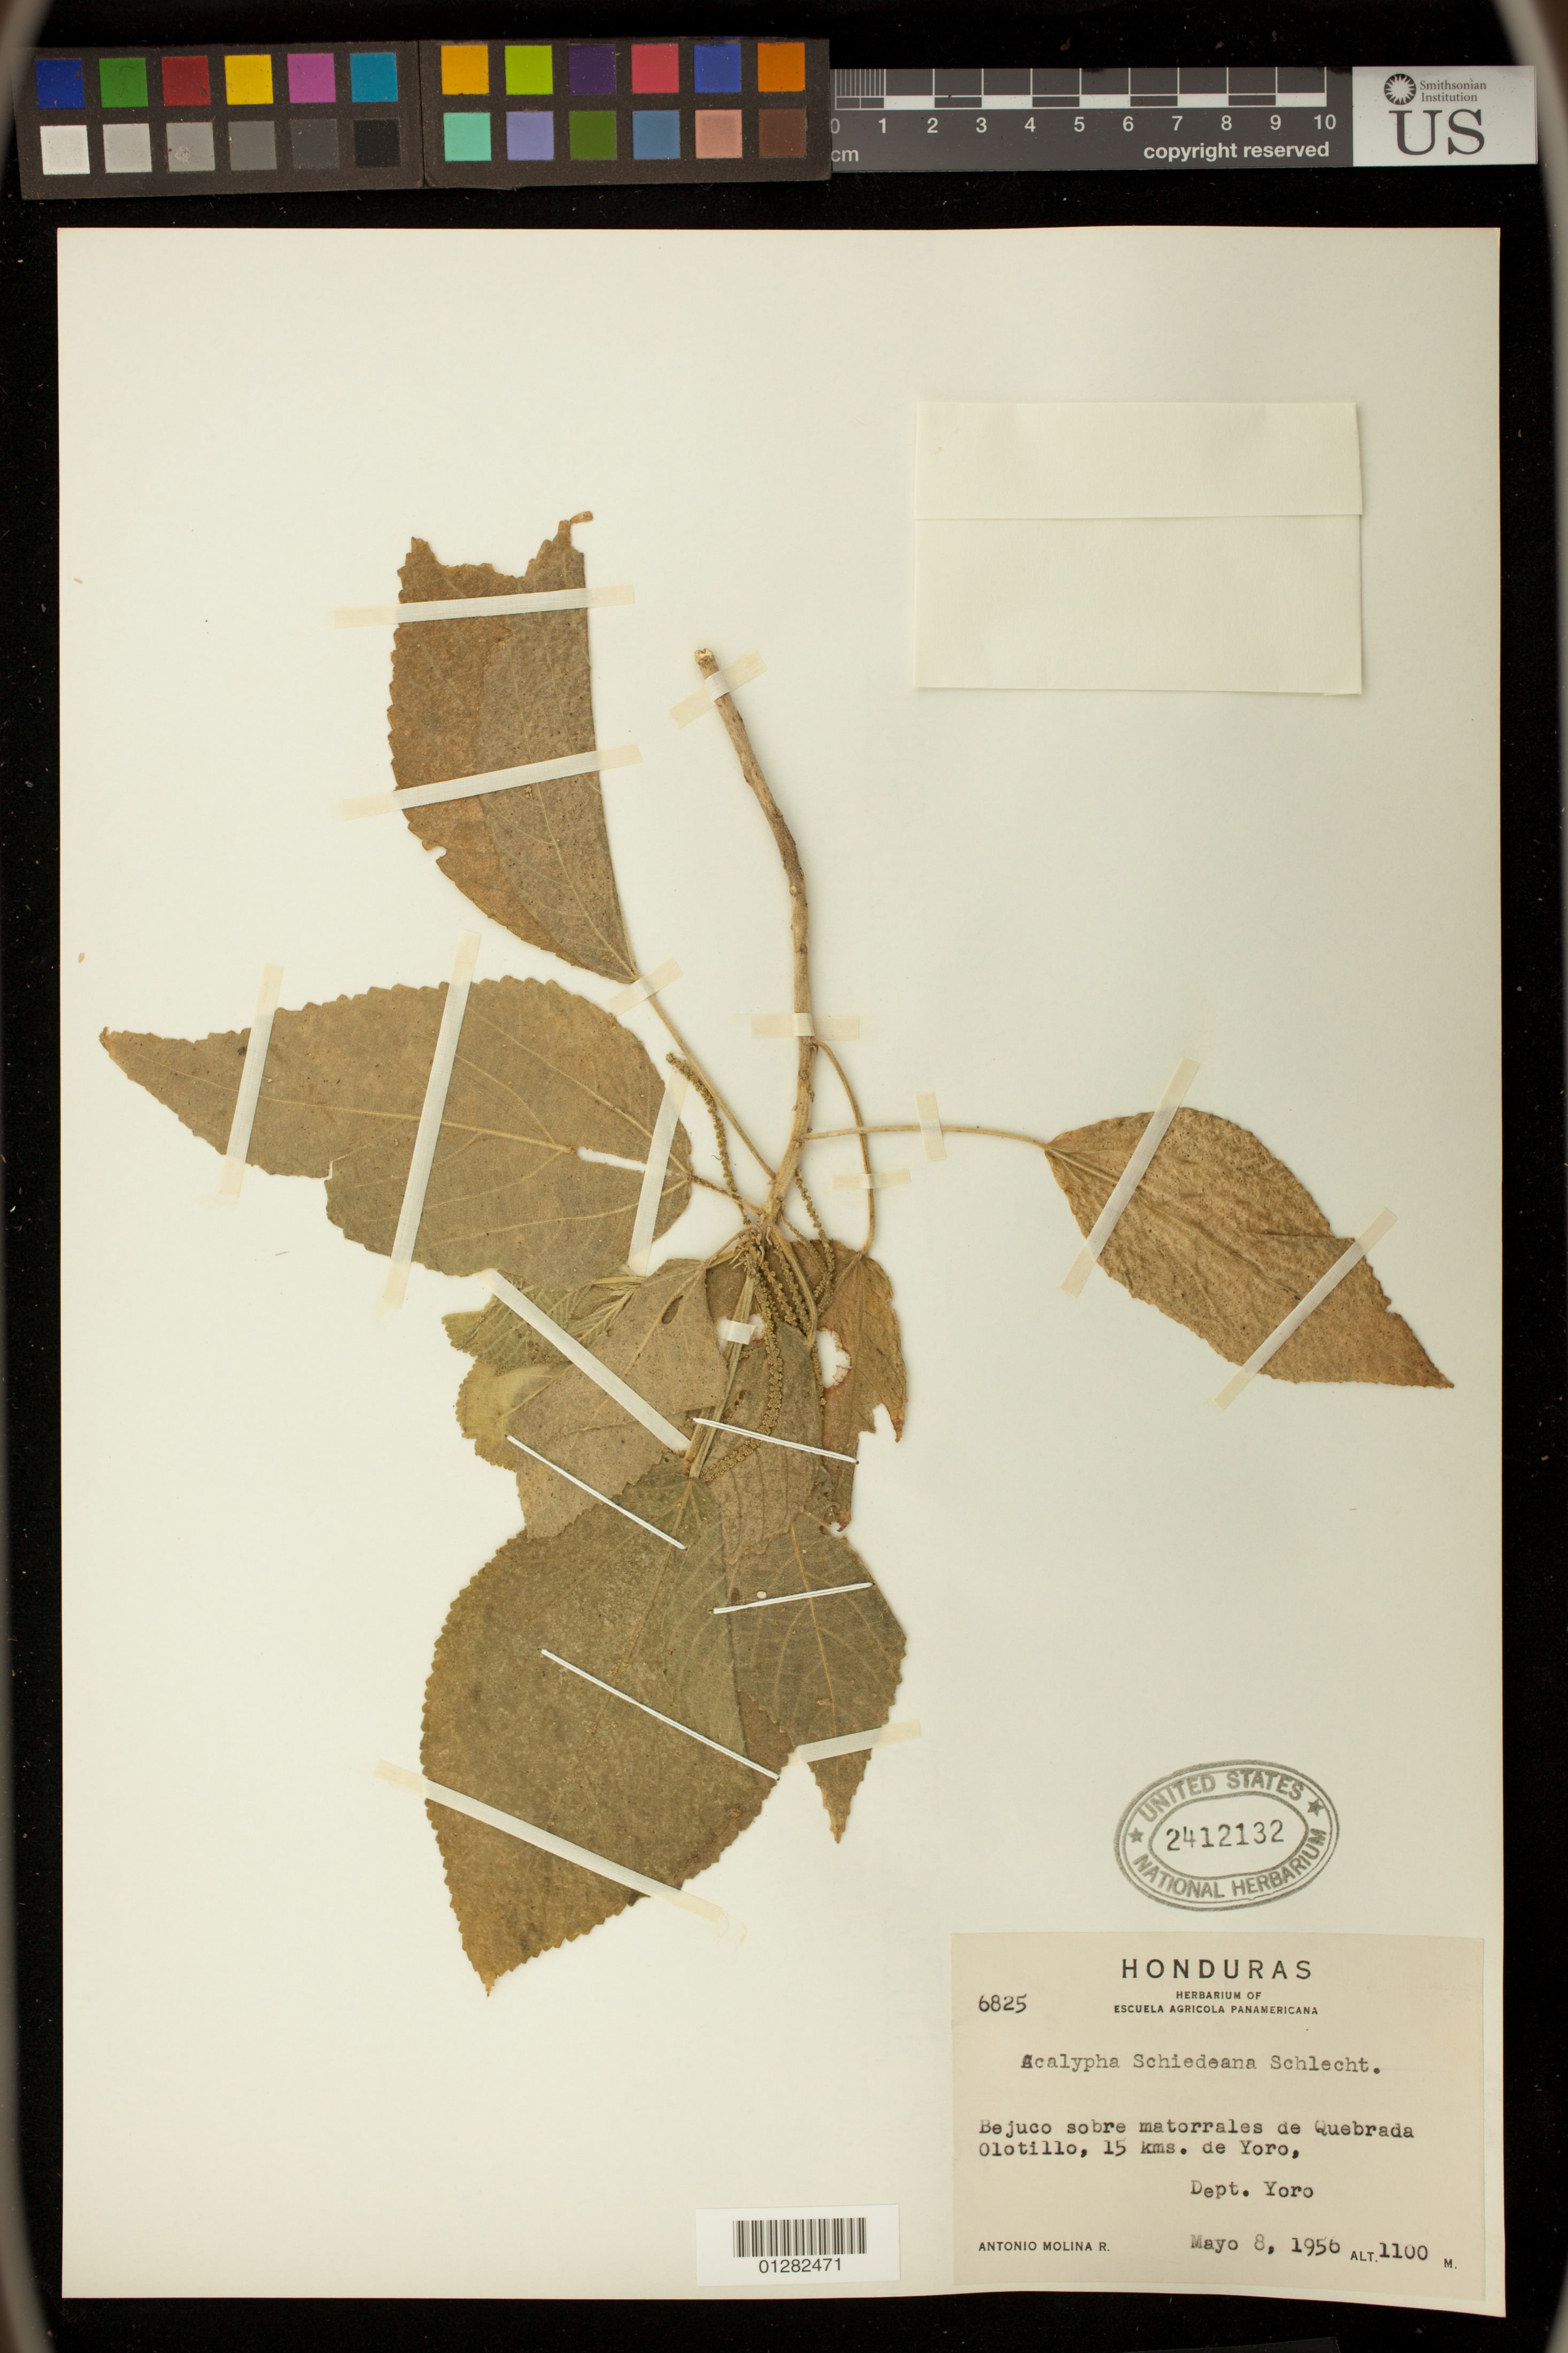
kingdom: Plantae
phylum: Tracheophyta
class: Magnoliopsida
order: Malpighiales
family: Euphorbiaceae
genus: Acalypha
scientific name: Acalypha schiedeana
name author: Schltdl.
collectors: G. B. Hinton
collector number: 6825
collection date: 1956-05-08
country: Honduras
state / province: Yoro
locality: Bejuco sobre matorrales de Quebrada Olotillo, 15 kms. de Yoro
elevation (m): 1100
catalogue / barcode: US 2412132